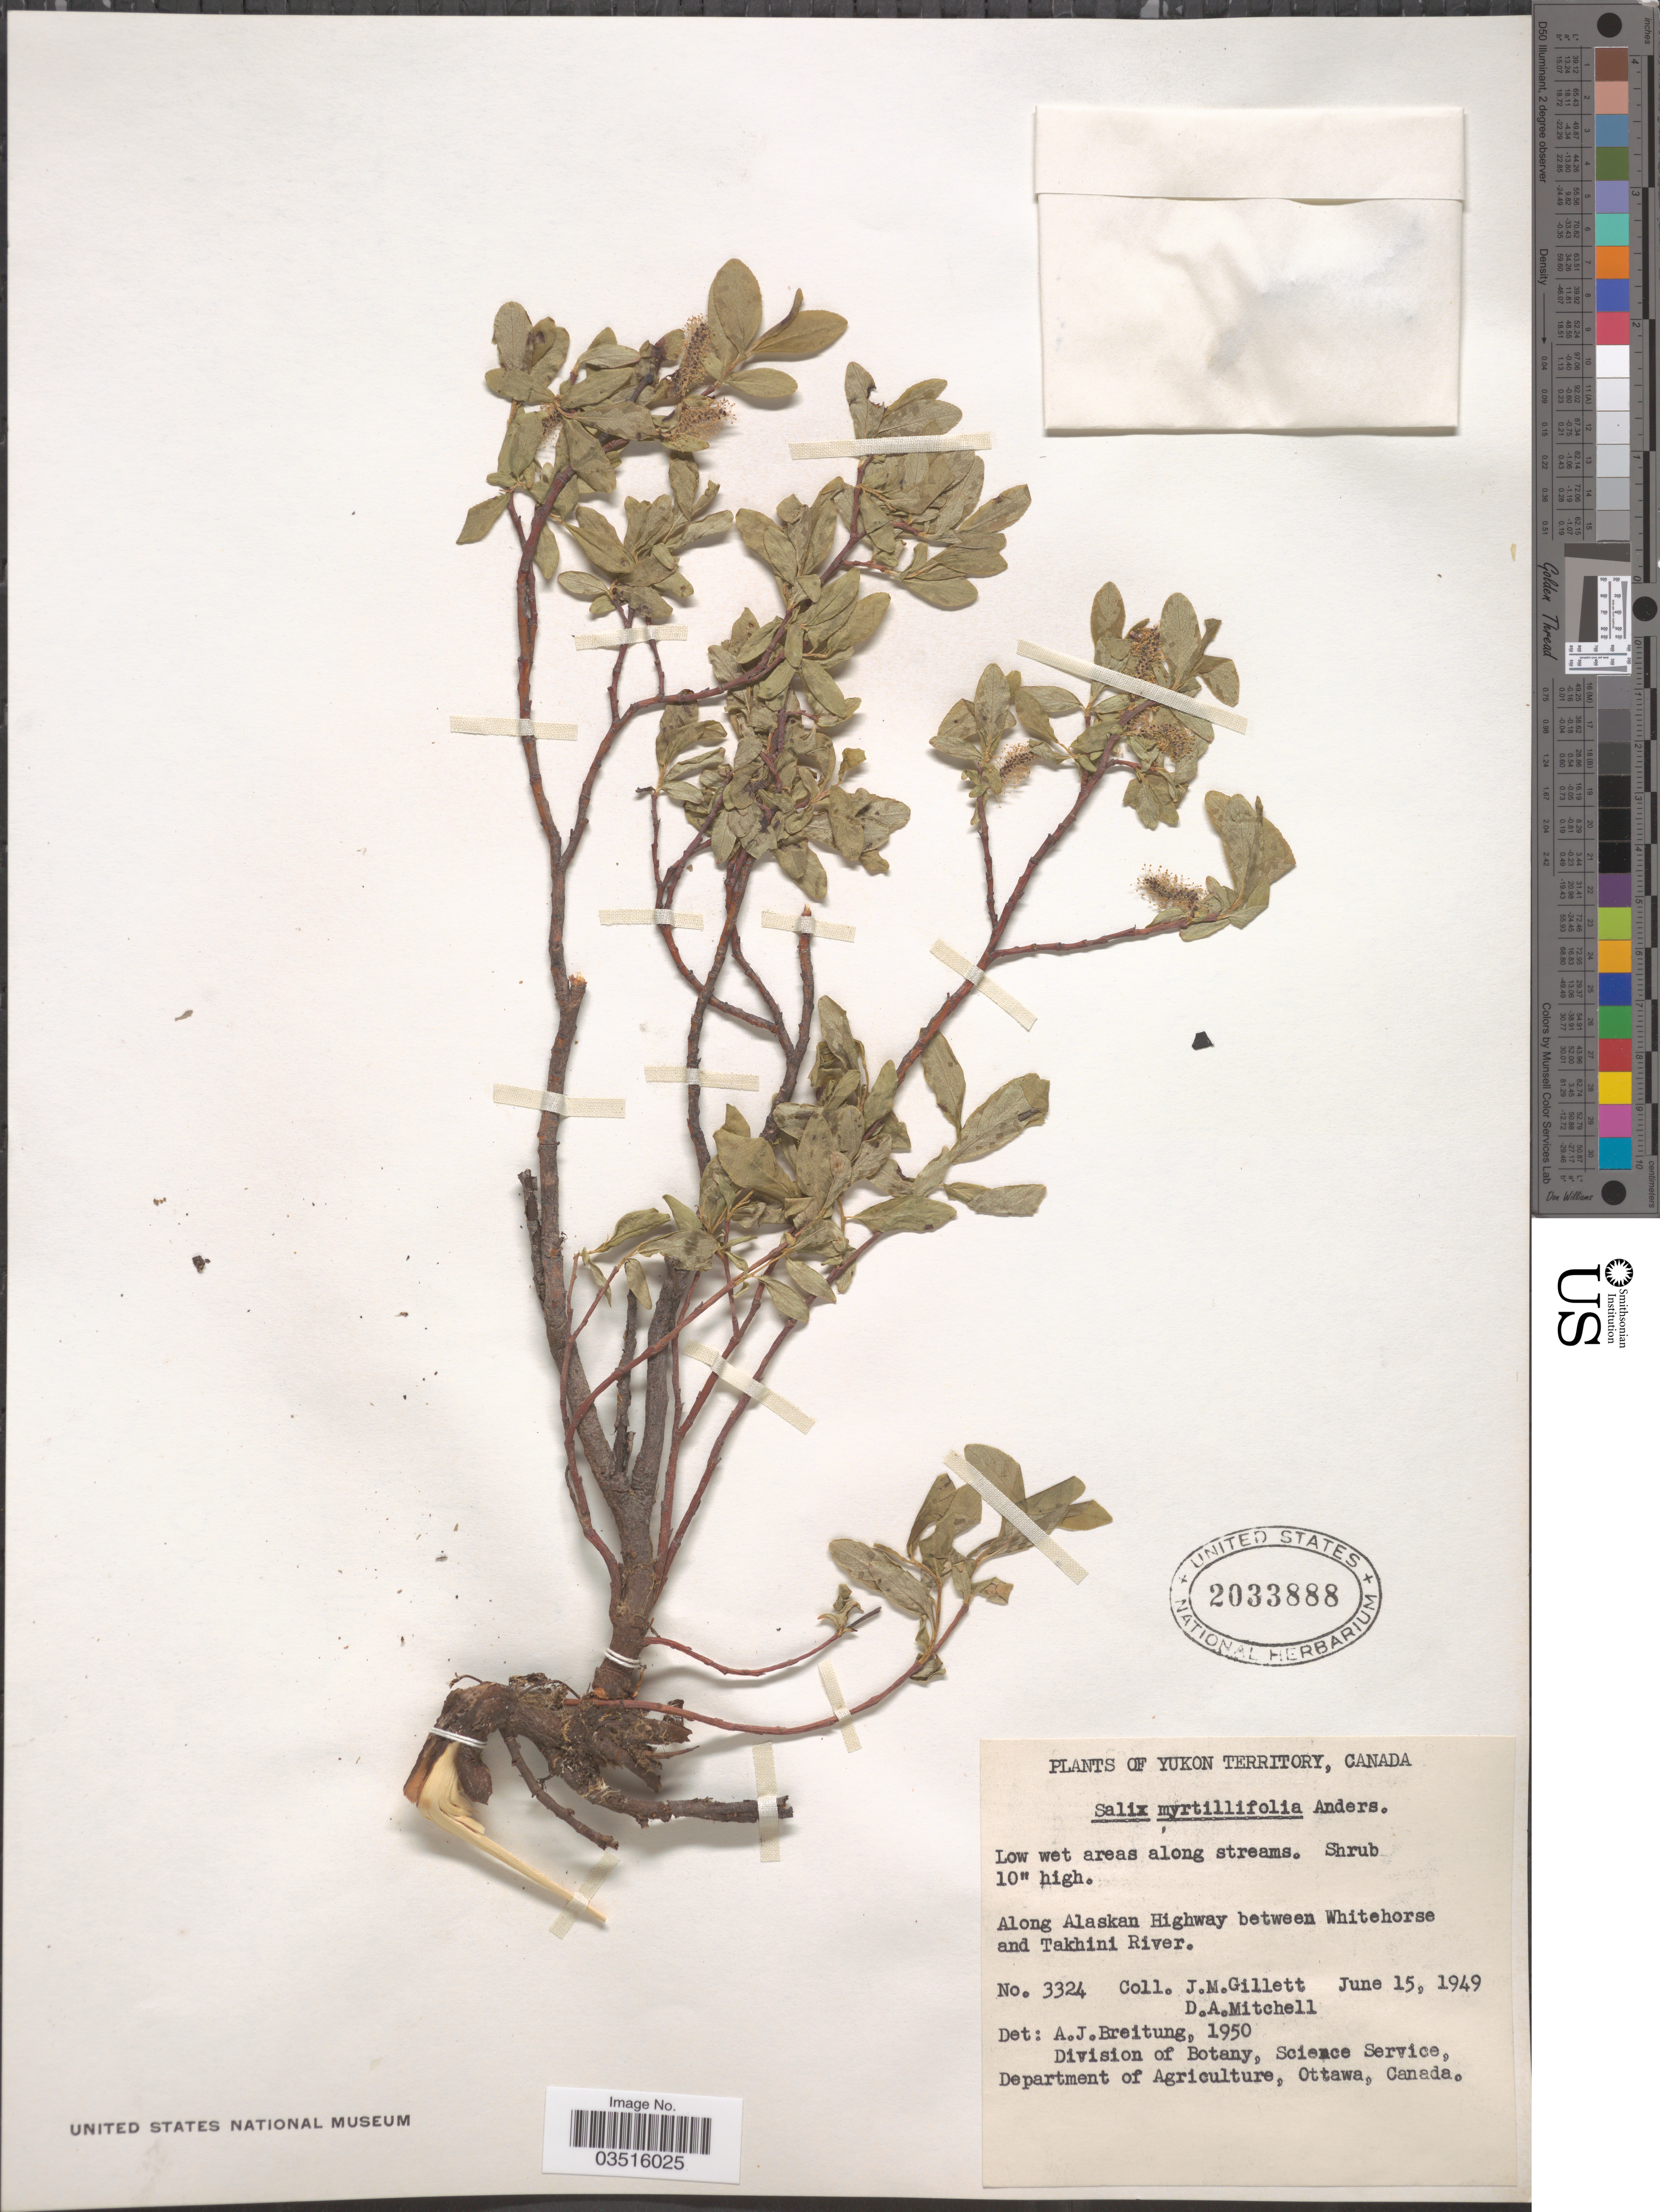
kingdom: Plantae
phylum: Tracheophyta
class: Magnoliopsida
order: Malpighiales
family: Salicaceae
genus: Salix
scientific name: Salix myrtillifolia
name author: Andersson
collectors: J. M. Gillett & D. Mitchell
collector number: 3324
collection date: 1949-06-15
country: Canada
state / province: Yukon Territory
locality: Along Alaskan Highway between Whitehorse and Takhini River.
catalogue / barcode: US 2033888